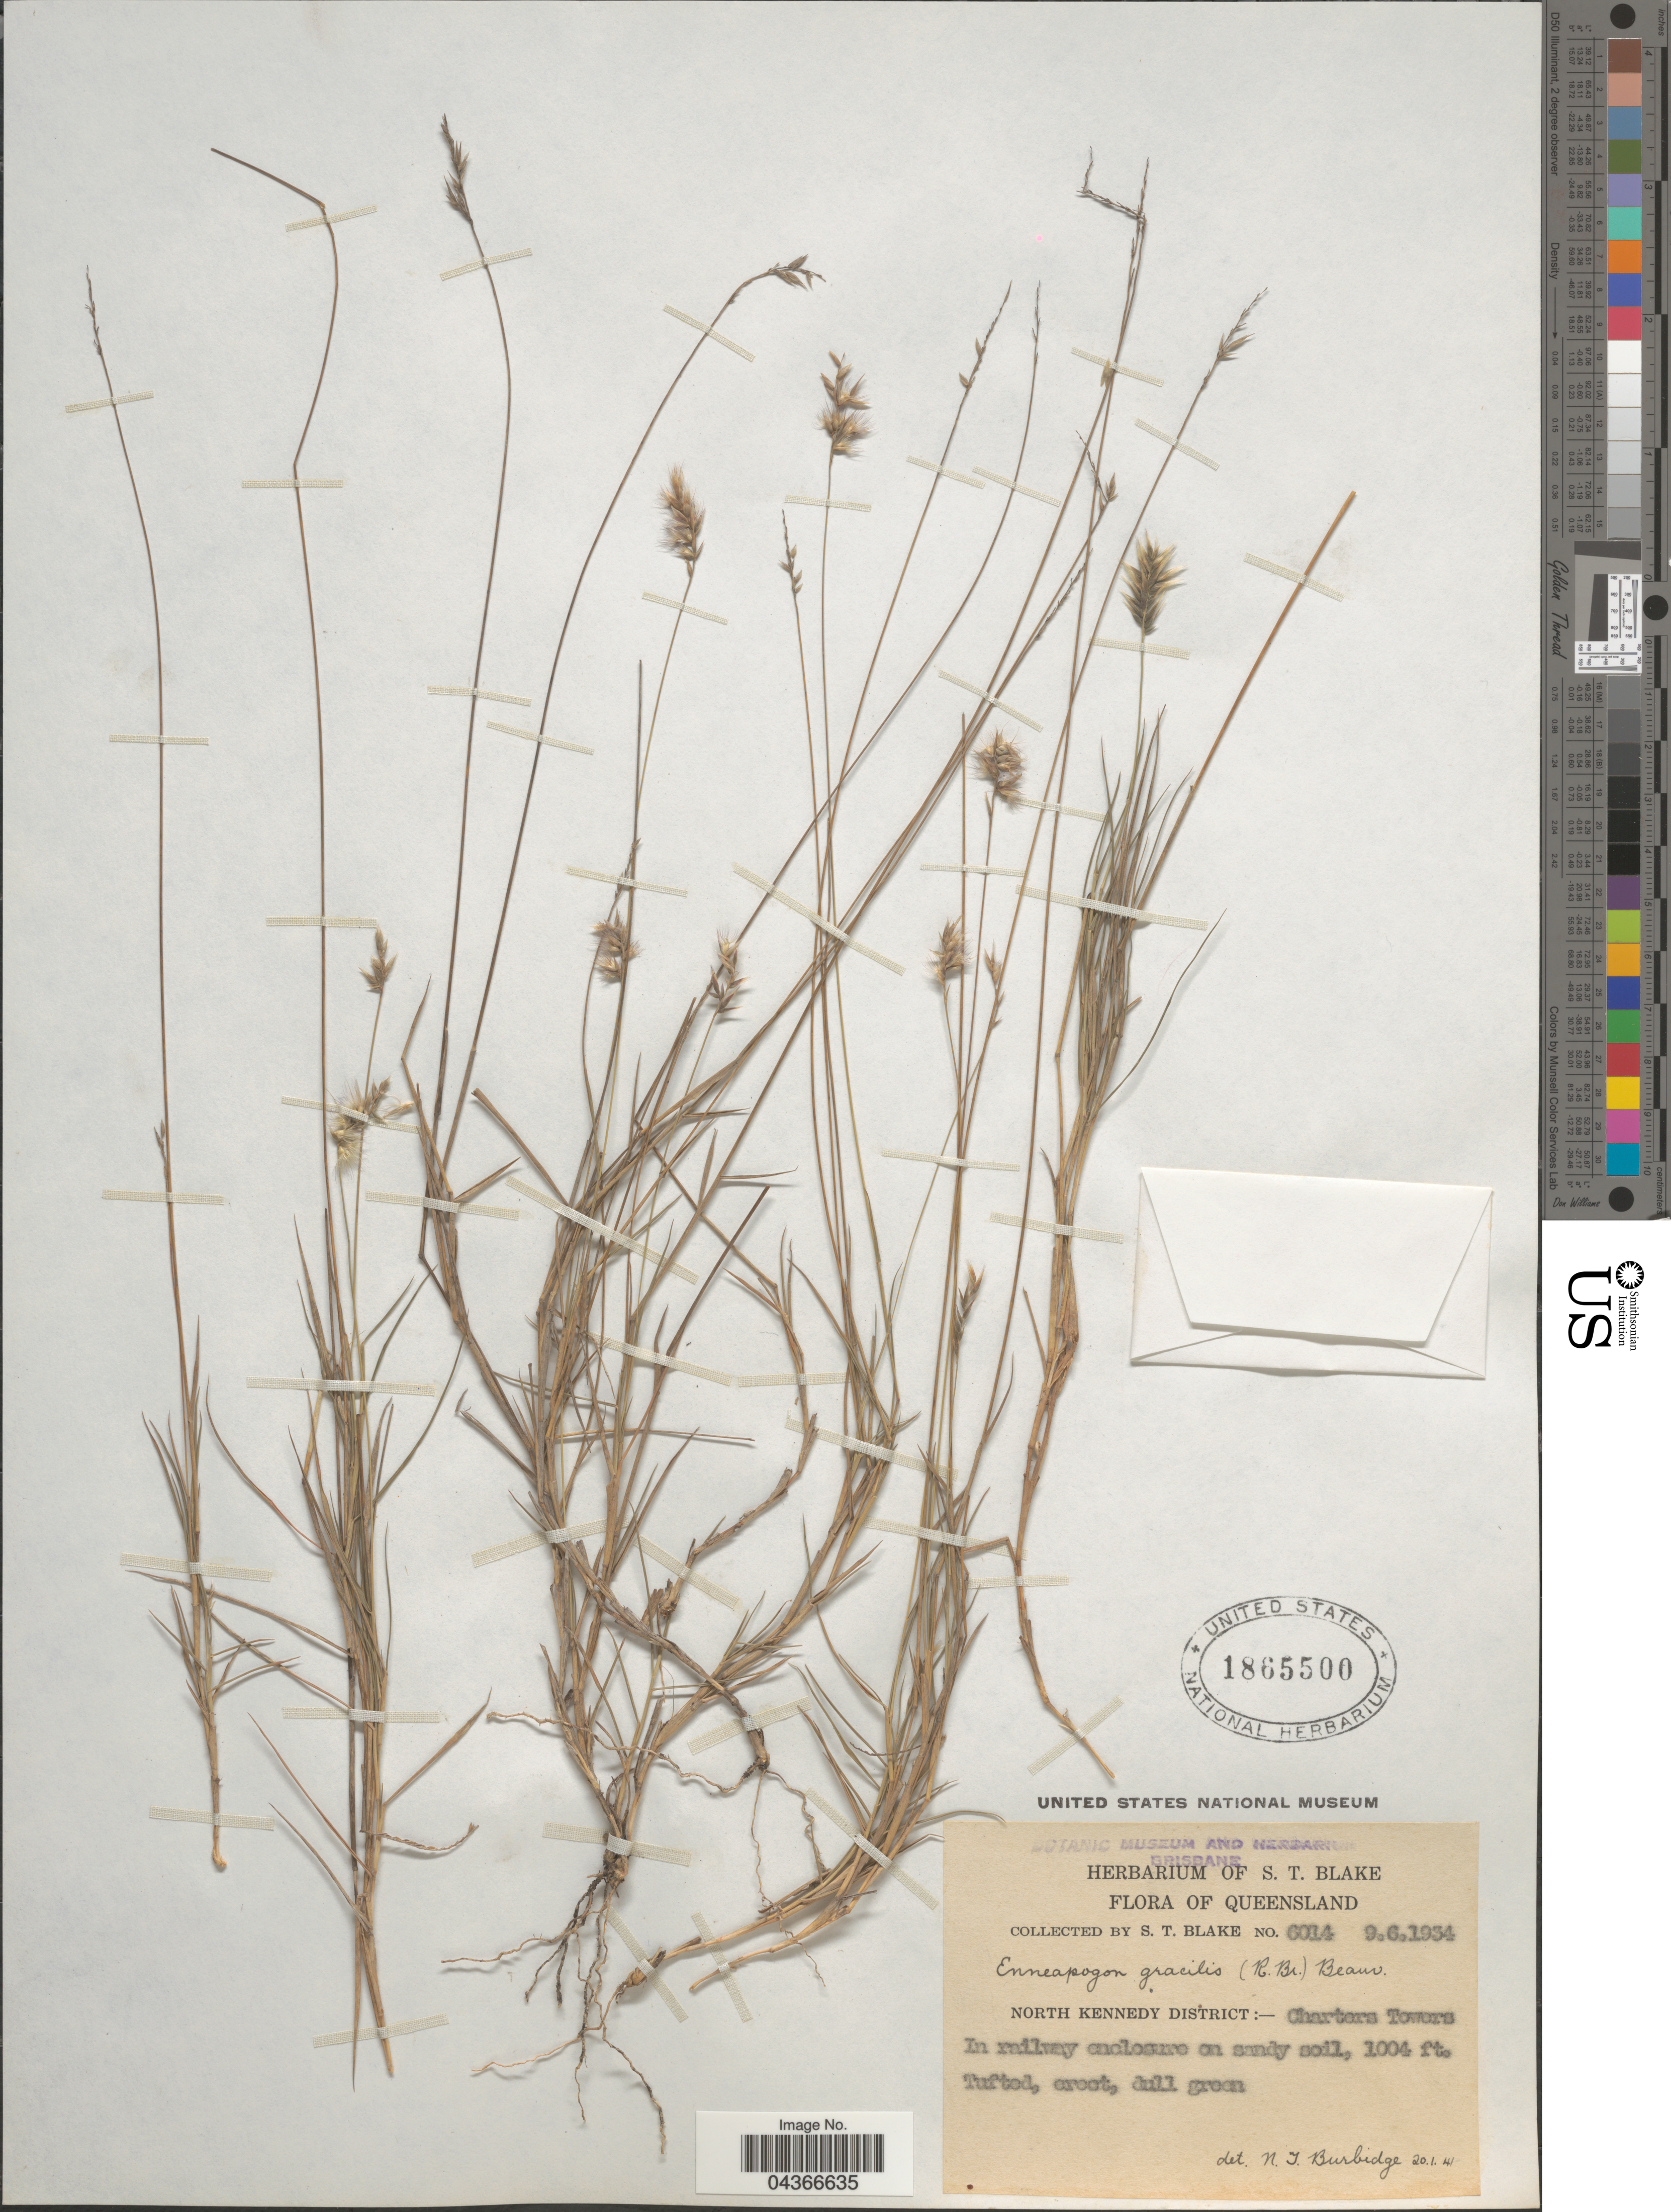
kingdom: Plantae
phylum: Tracheophyta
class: Liliopsida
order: Poales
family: Poaceae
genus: Enneapogon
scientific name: Enneapogon gracilis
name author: (R. Br.) P. Beauv.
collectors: S. T. Blake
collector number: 6014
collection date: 1934-06-09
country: Australia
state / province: Queensland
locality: North Kennedy District:- Charters Towers.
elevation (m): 306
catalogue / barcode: US 1865500